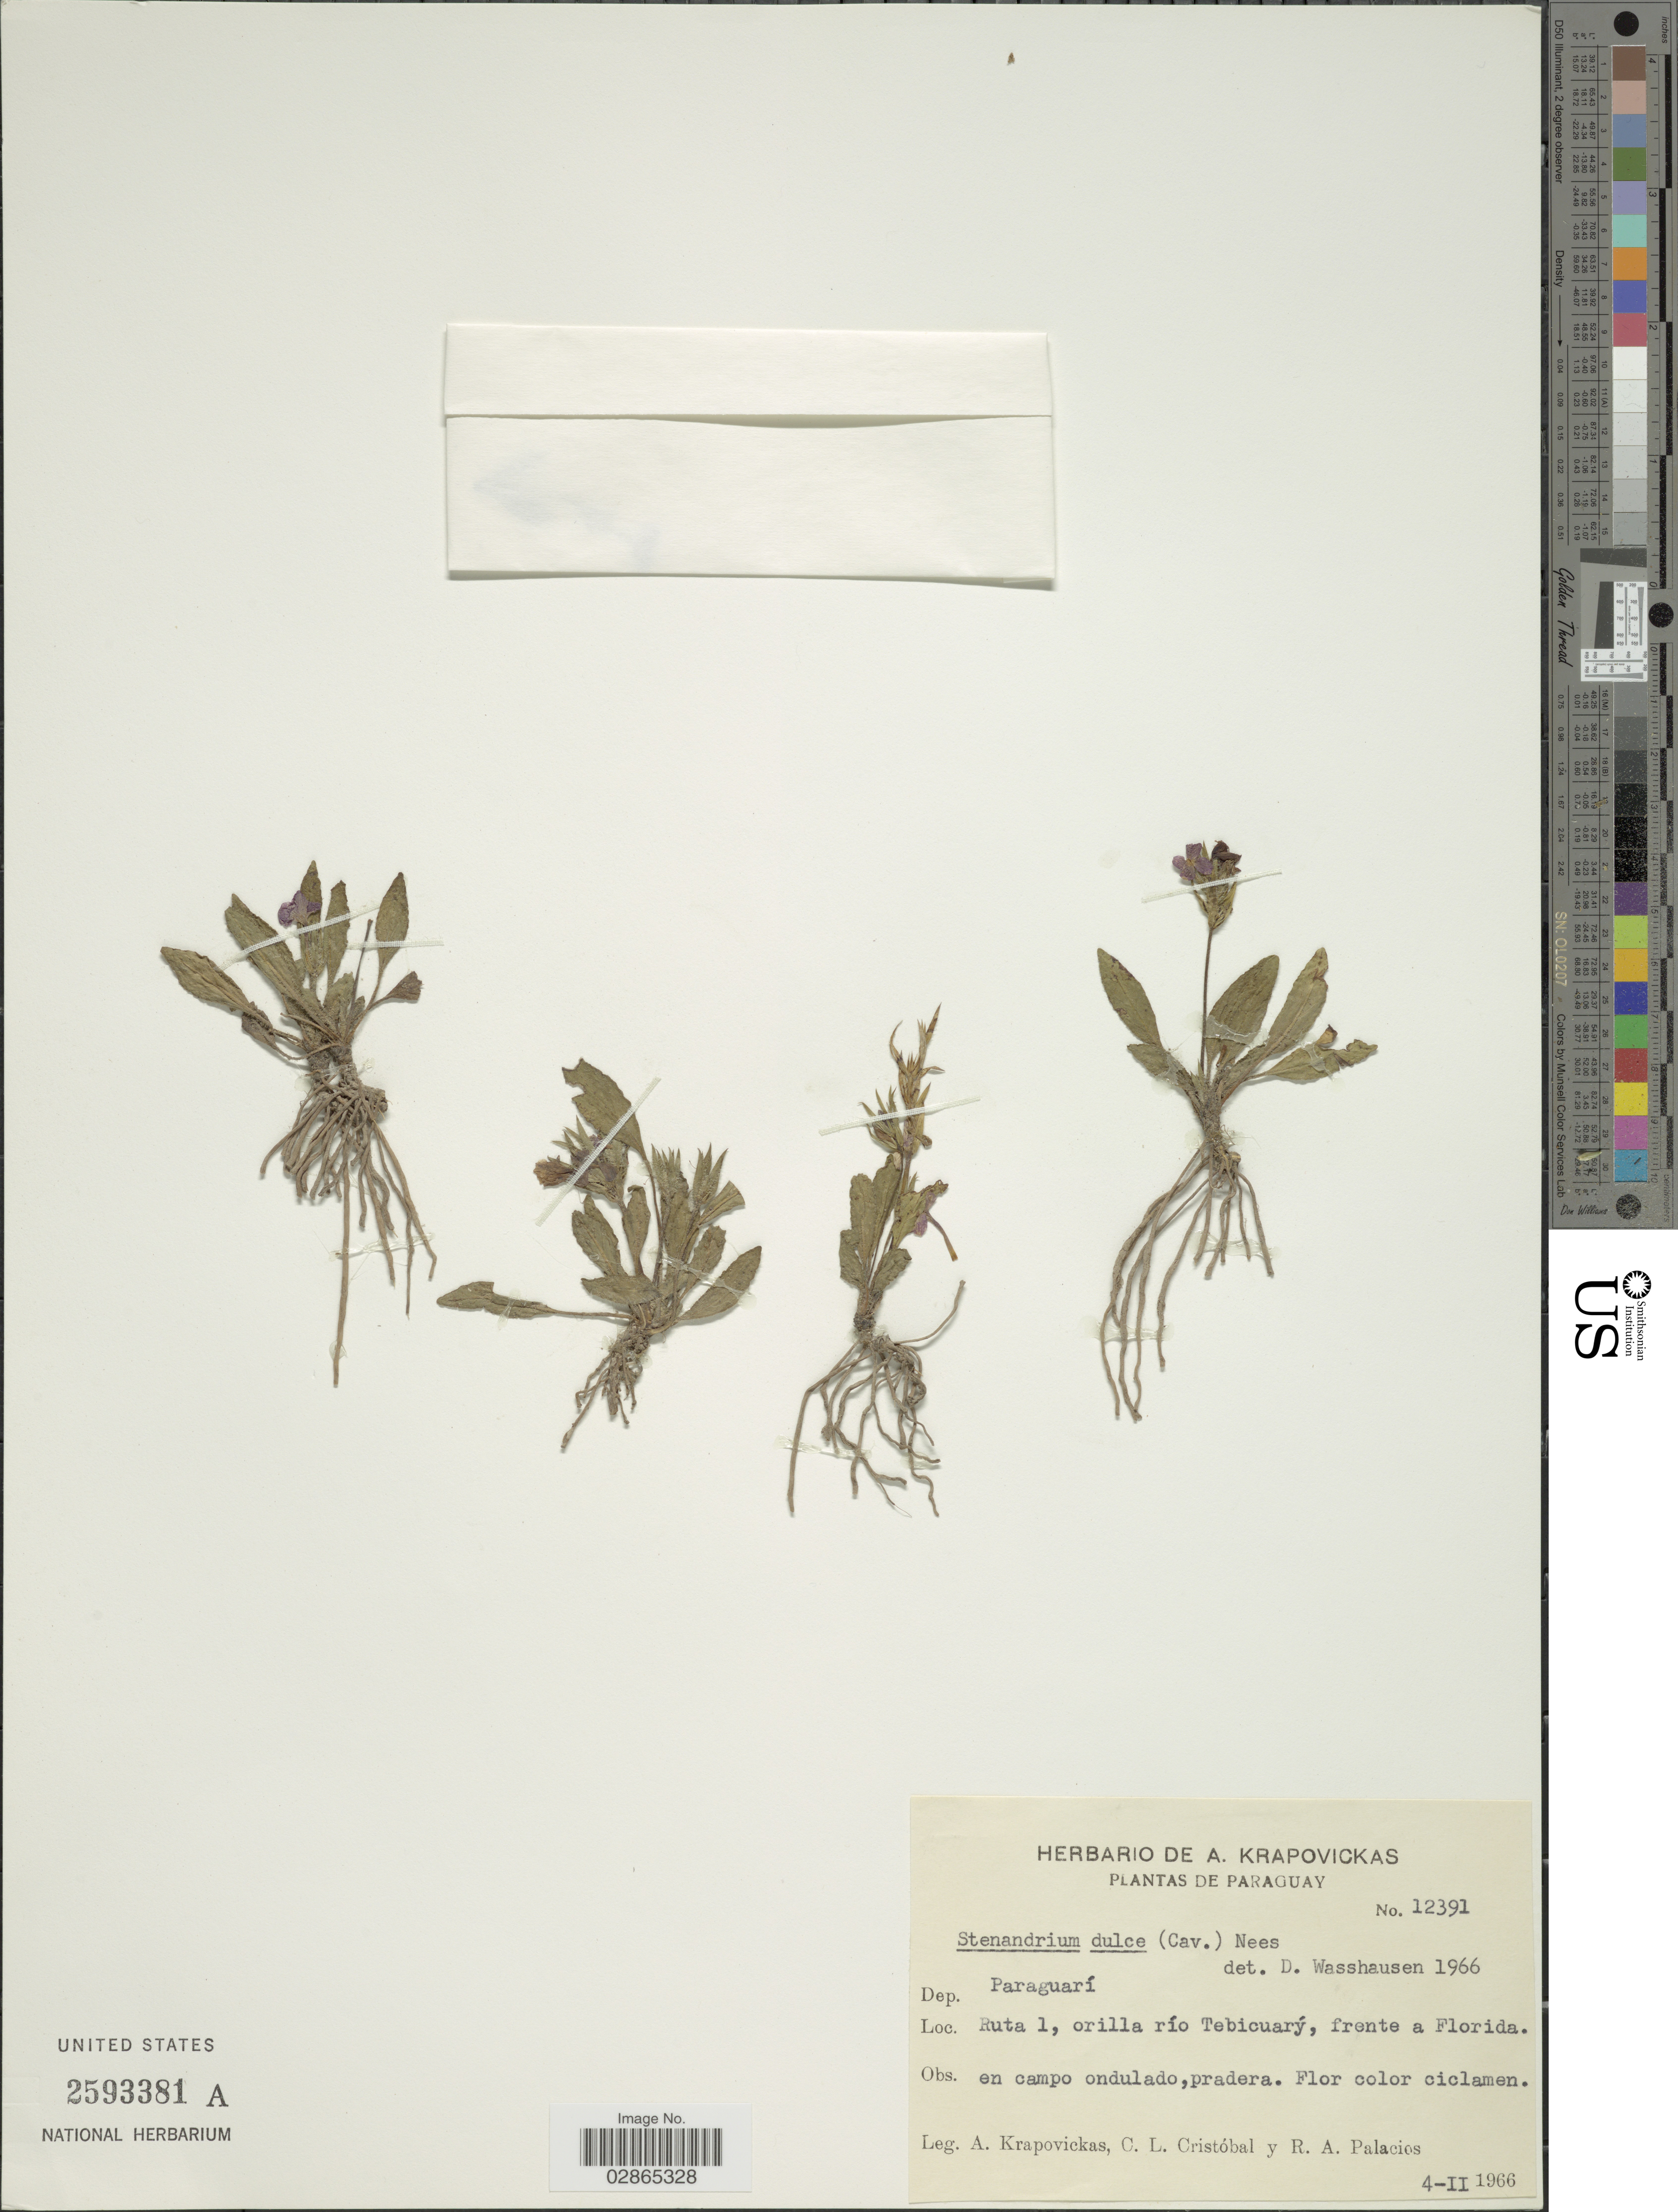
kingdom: Plantae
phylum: Tracheophyta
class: Magnoliopsida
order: Lamiales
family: Acanthaceae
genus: Stenandrium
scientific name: Stenandrium dulce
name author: (Cav.) Nees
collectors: A. Krapovickas, C. L. Cristóbal & R. Palacios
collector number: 12391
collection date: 1966-02-04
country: Paraguay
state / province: Paraguari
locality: Dep. Paraguarí, Ruta 1, orilla río Tebicuarý, frente a Florida.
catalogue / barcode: US 2593381A